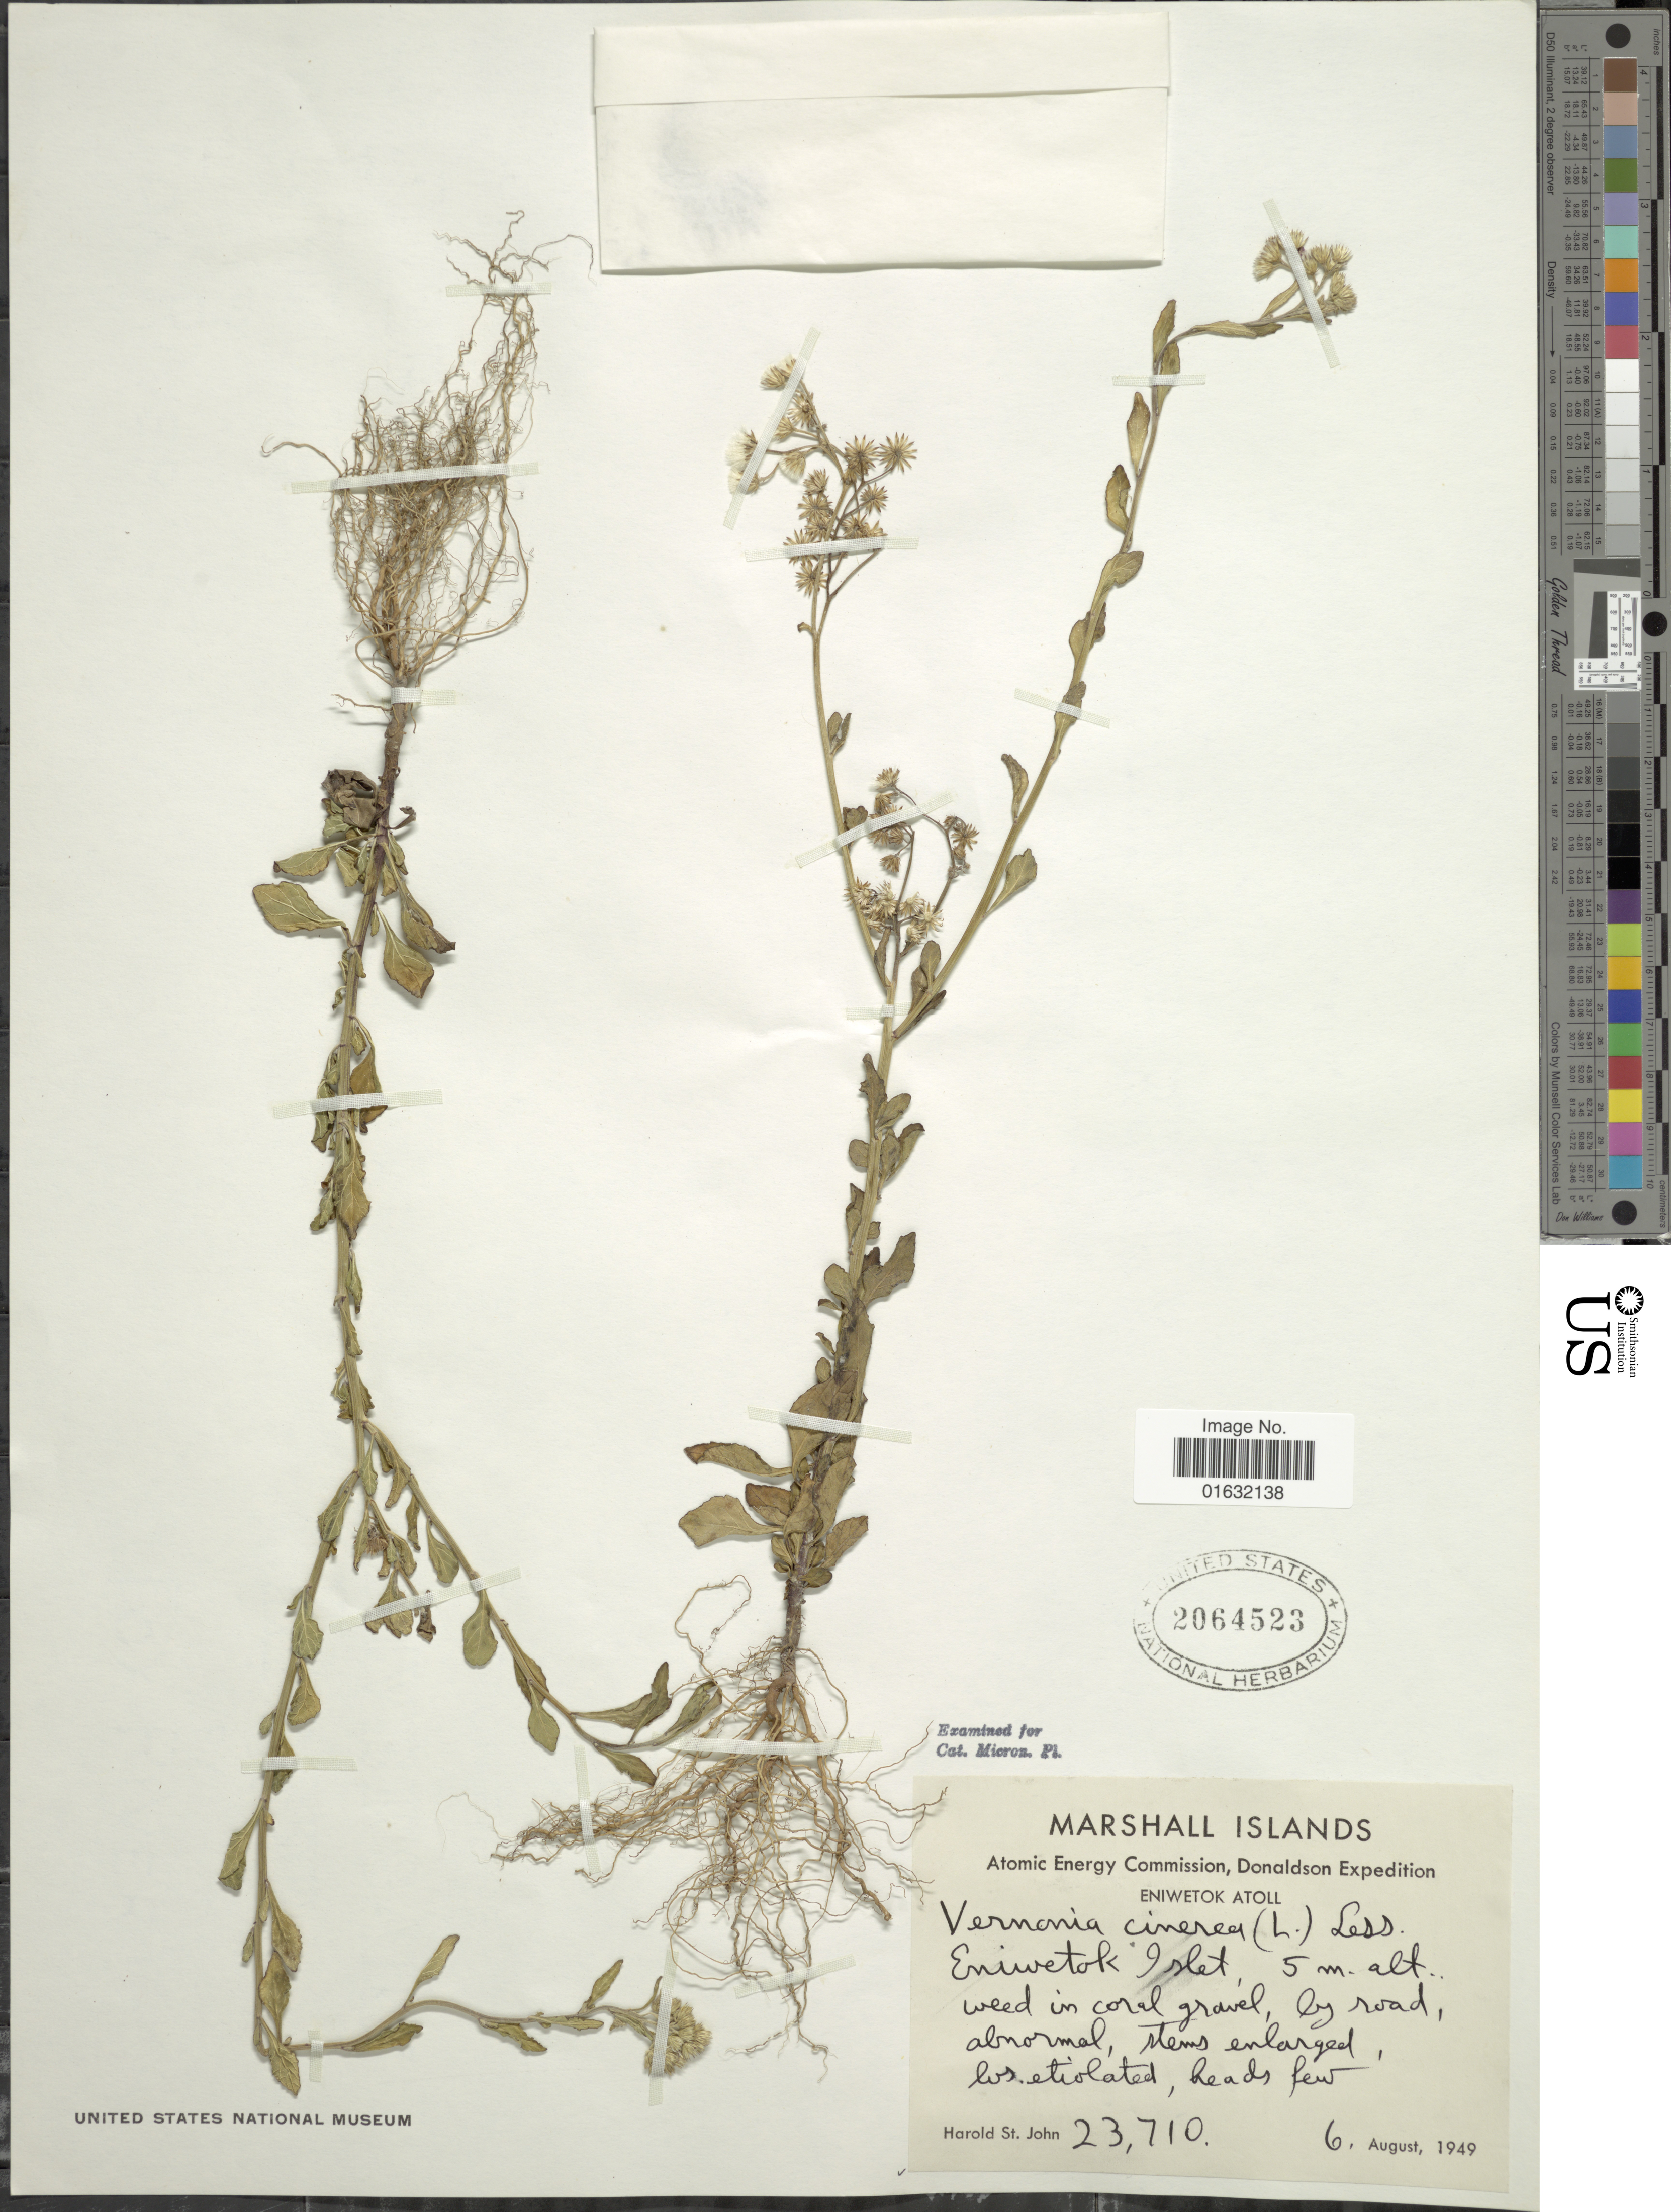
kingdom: Plantae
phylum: Tracheophyta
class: Magnoliopsida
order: Asterales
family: Asteraceae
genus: Cyanthillium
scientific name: Cyanthillium cinereum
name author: (L.) H. Rob.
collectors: H. St. John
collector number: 23710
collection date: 1949-08-06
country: Marshall Islands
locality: Marshall Islands, Eniwetok Atoll, Eniwetok Islet.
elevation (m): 5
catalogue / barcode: US 2064523